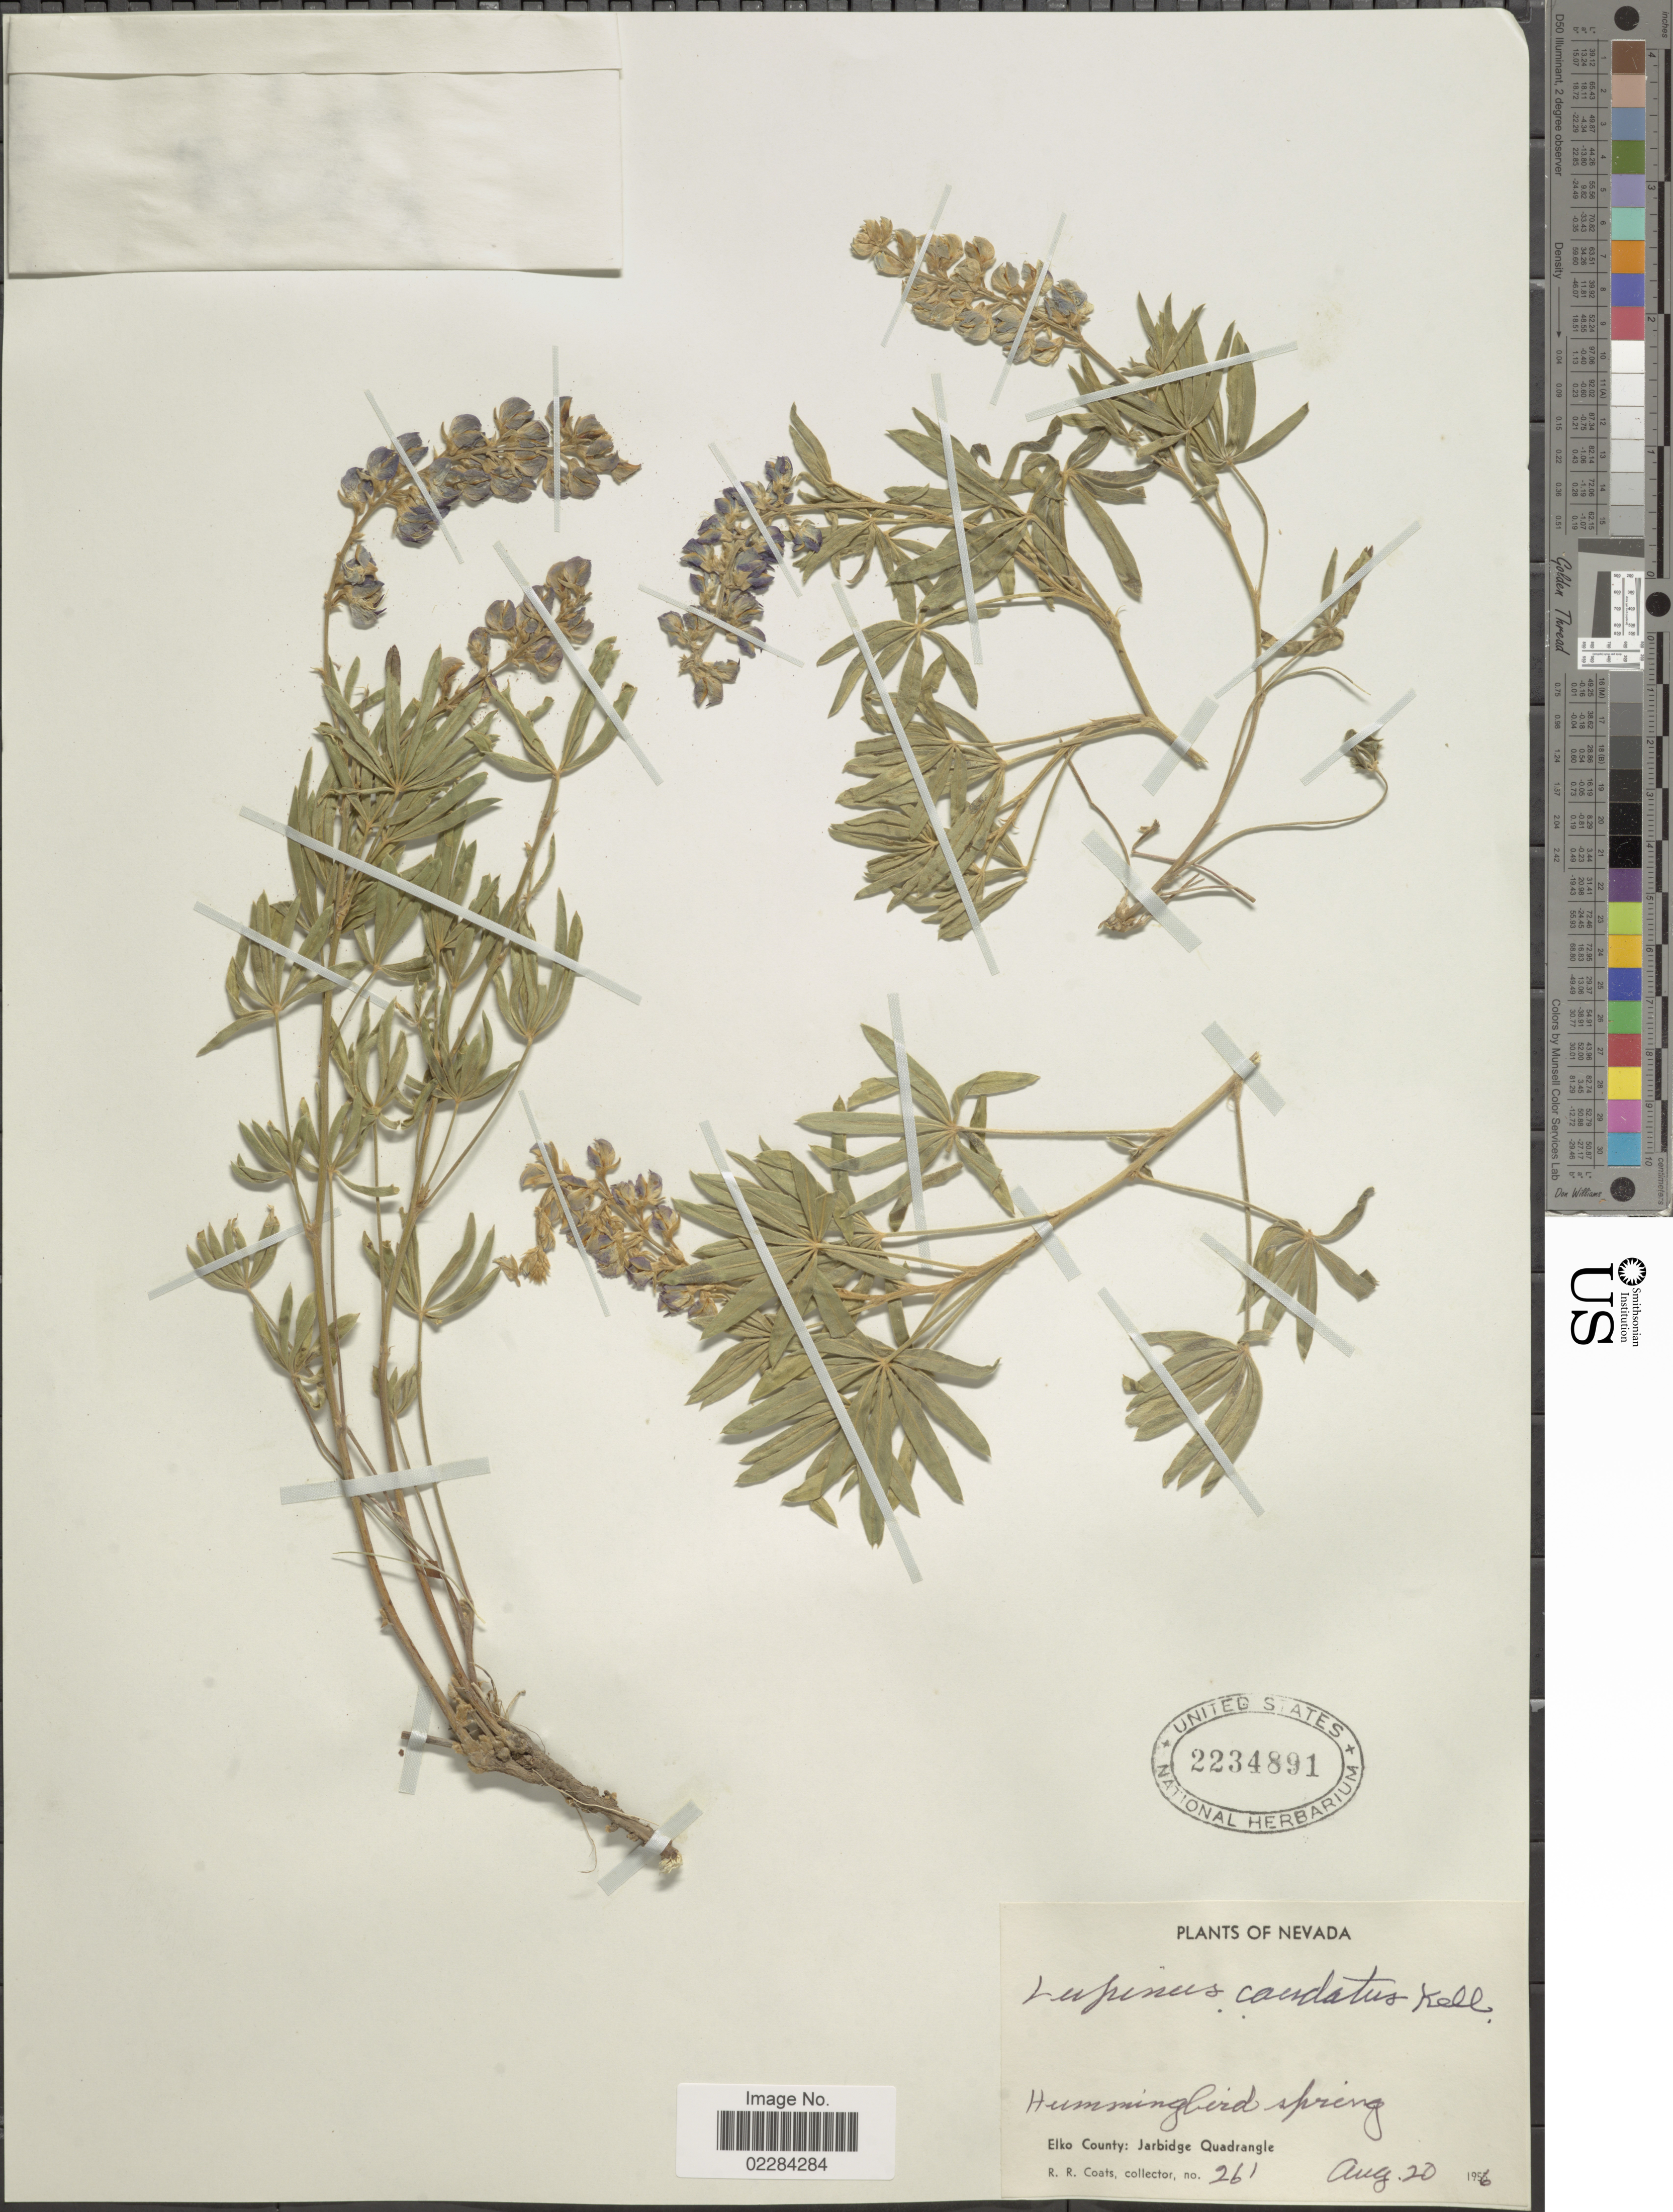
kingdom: Plantae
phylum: Tracheophyta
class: Magnoliopsida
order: Fabales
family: Fabaceae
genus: Lupinus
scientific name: Lupinus caudatus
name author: Kellogg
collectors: R. Coats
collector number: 261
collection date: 1956-08-20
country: United States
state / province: Nevada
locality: Hummingbird Spring. Elko County: Jarbidge Quadrangle.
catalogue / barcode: US 2234891